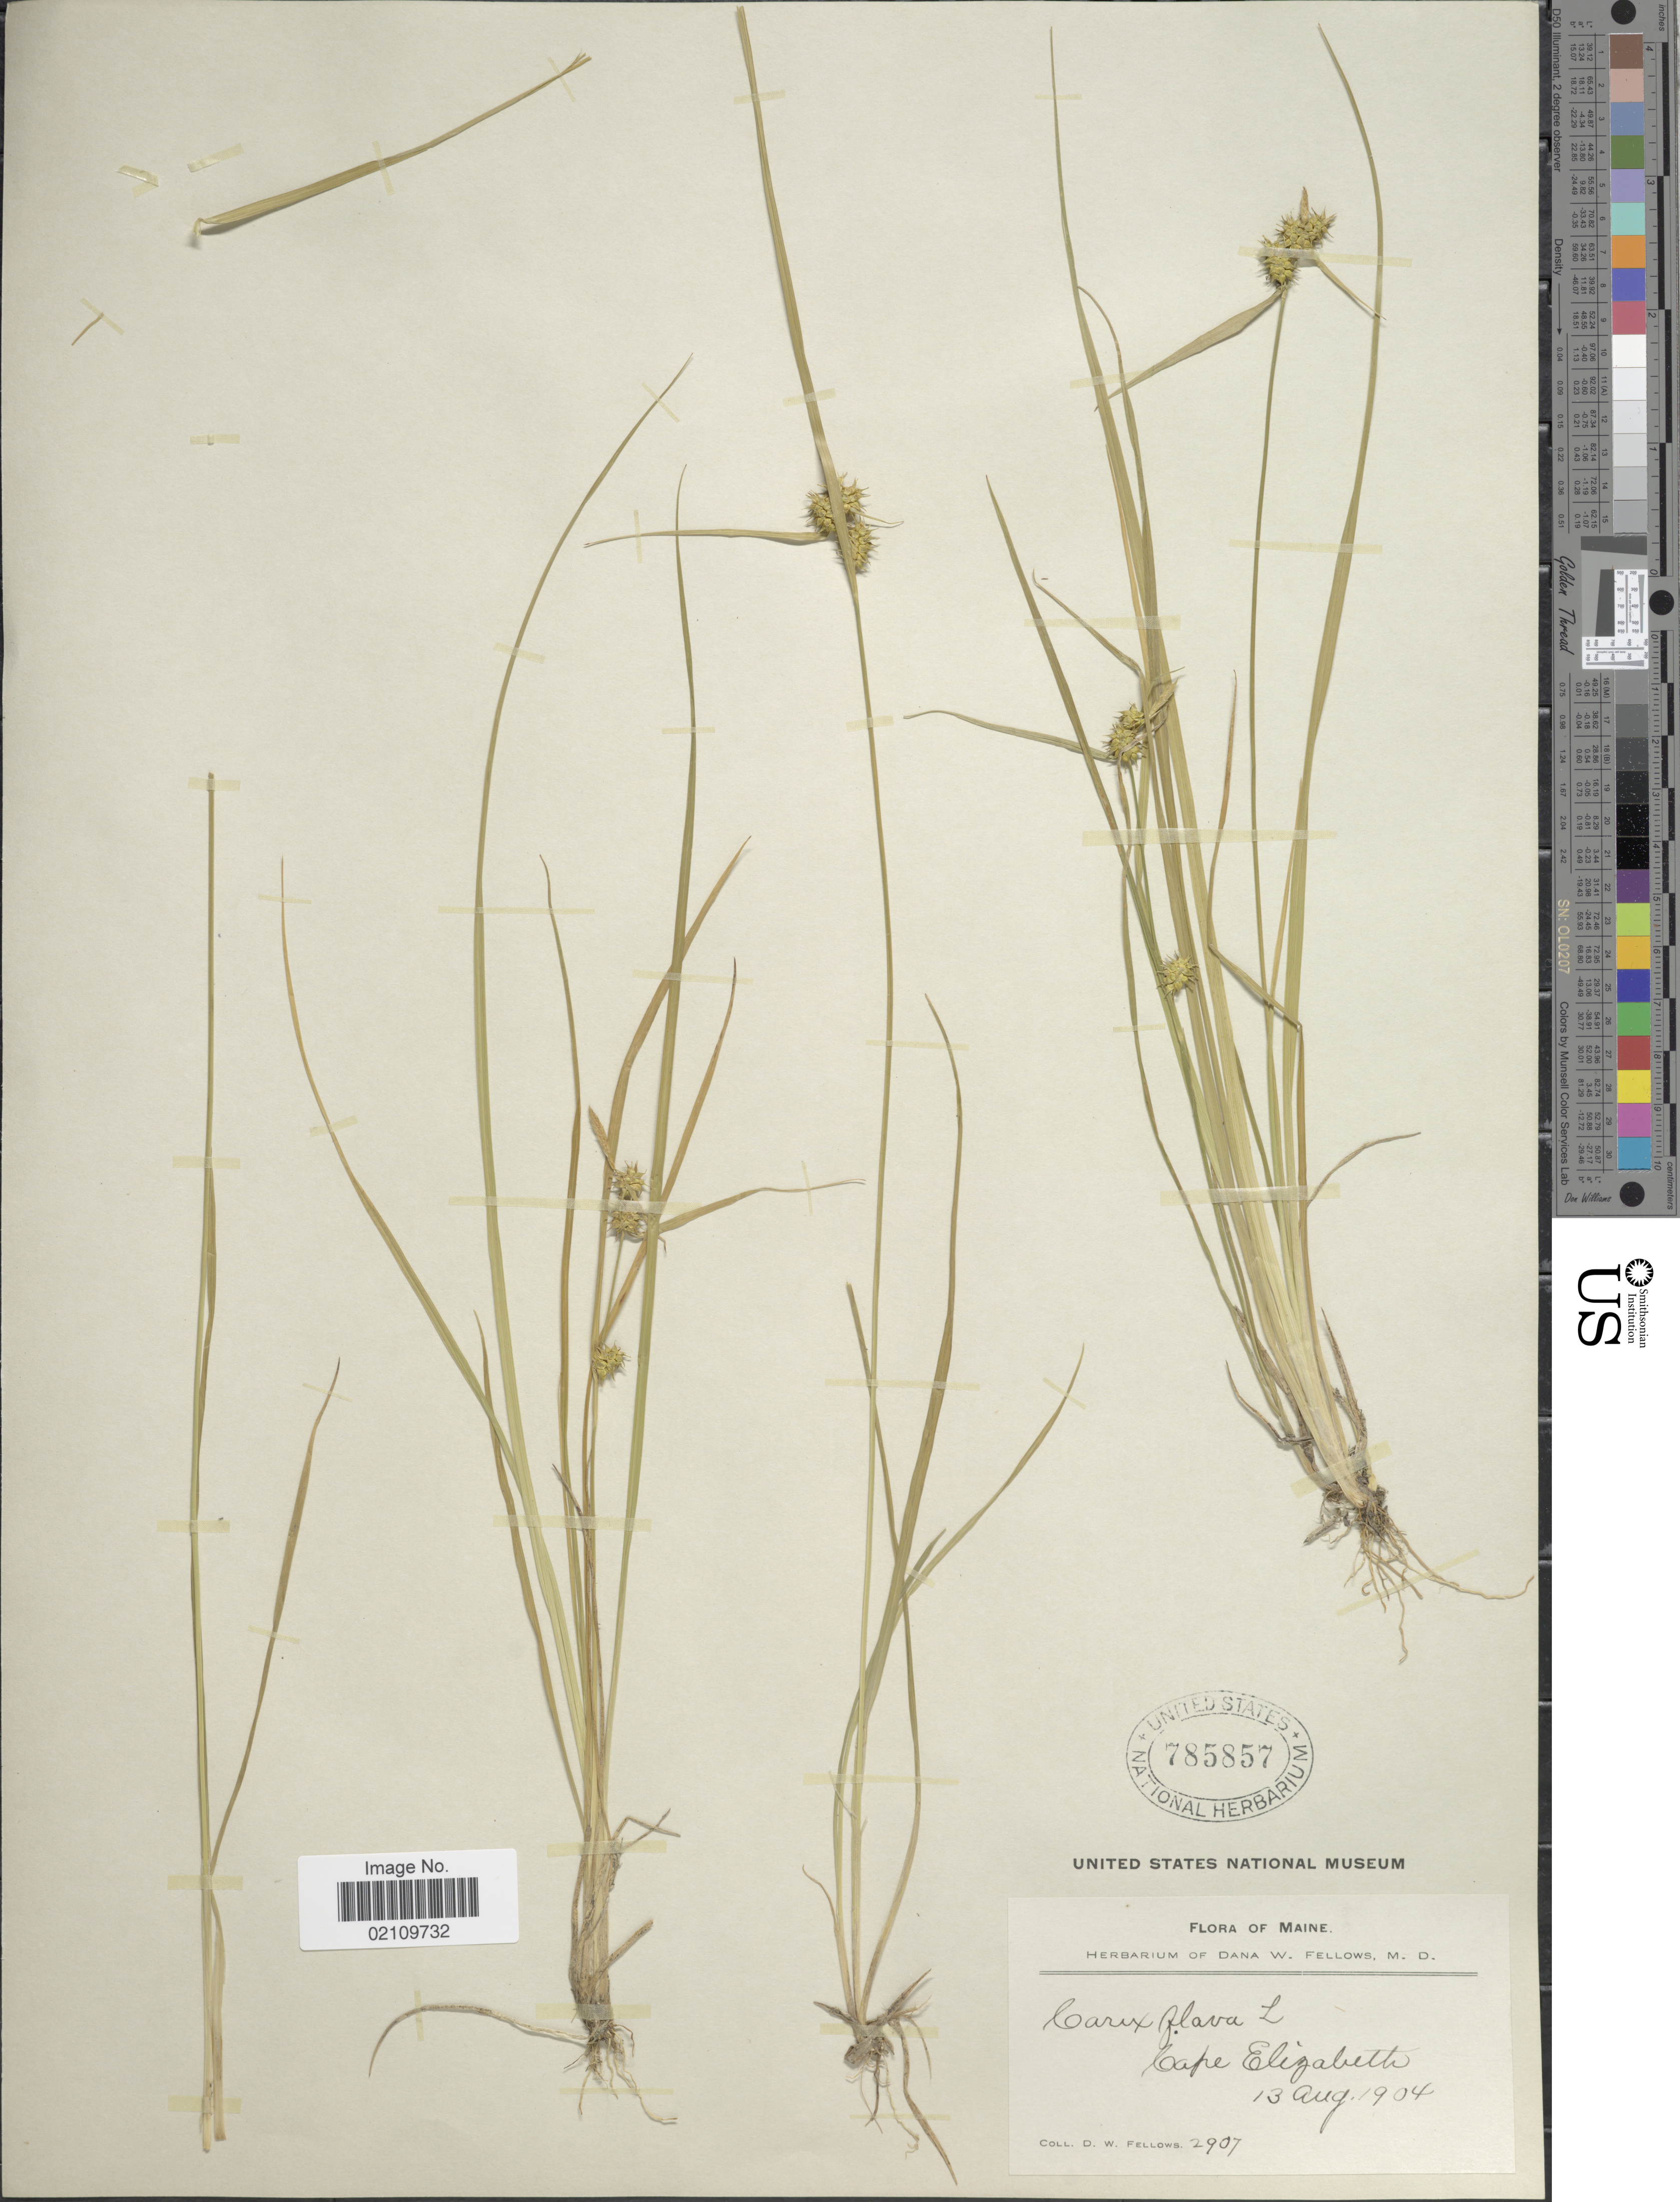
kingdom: Plantae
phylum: Tracheophyta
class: Liliopsida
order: Poales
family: Cyperaceae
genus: Carex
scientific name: Carex flava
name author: L.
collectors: D. W. Fellows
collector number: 2907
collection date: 1904-08-13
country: United States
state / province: Maine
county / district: Cumberland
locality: Cape Elizabeth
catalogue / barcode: US 785857